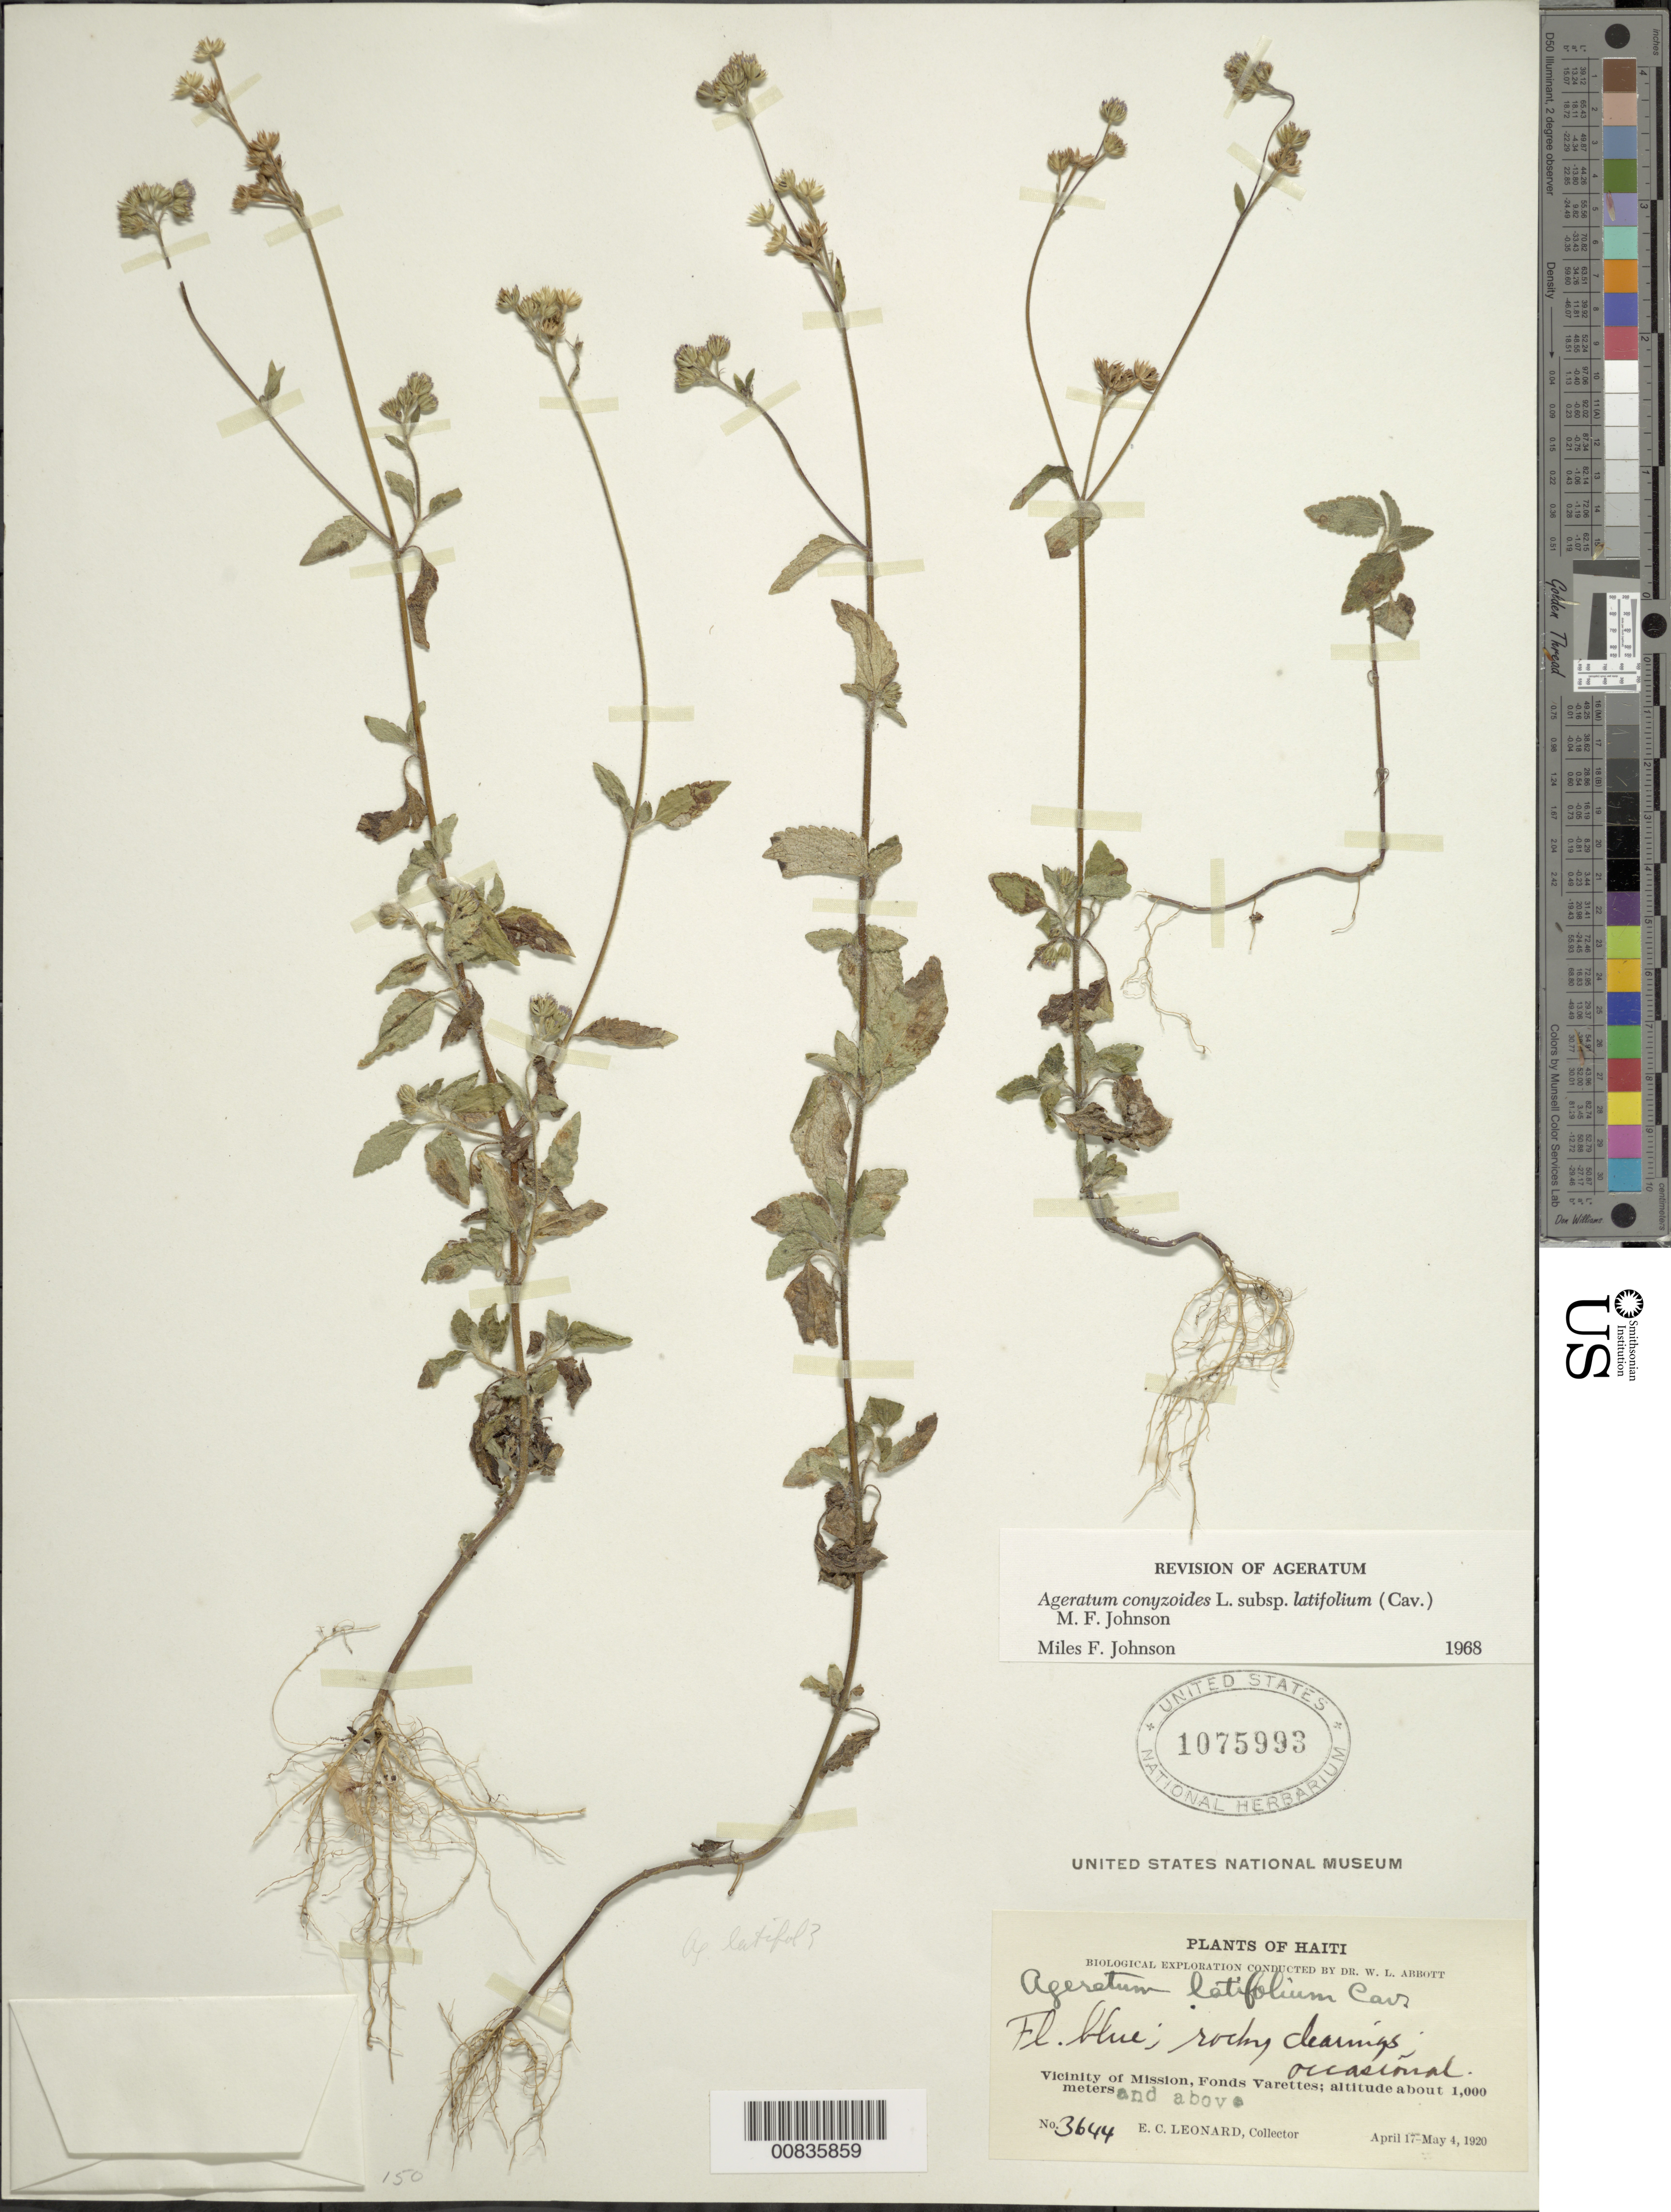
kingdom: Plantae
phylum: Tracheophyta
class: Magnoliopsida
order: Asterales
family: Asteraceae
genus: Ageratum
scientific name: Ageratum conyzoides subsp. latifolium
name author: (Cav.) M.F. Johnson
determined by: Johnson, M. F.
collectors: E. C. Leonard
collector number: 3644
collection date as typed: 17 Apr 1920 to 04 May 1920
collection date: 1920-04-17/1920-05-04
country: Haiti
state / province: Ouest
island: Hispaniola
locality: Vicinity of Mission, Fond Verrettes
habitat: Rocky clearings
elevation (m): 1000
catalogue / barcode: US 1075993